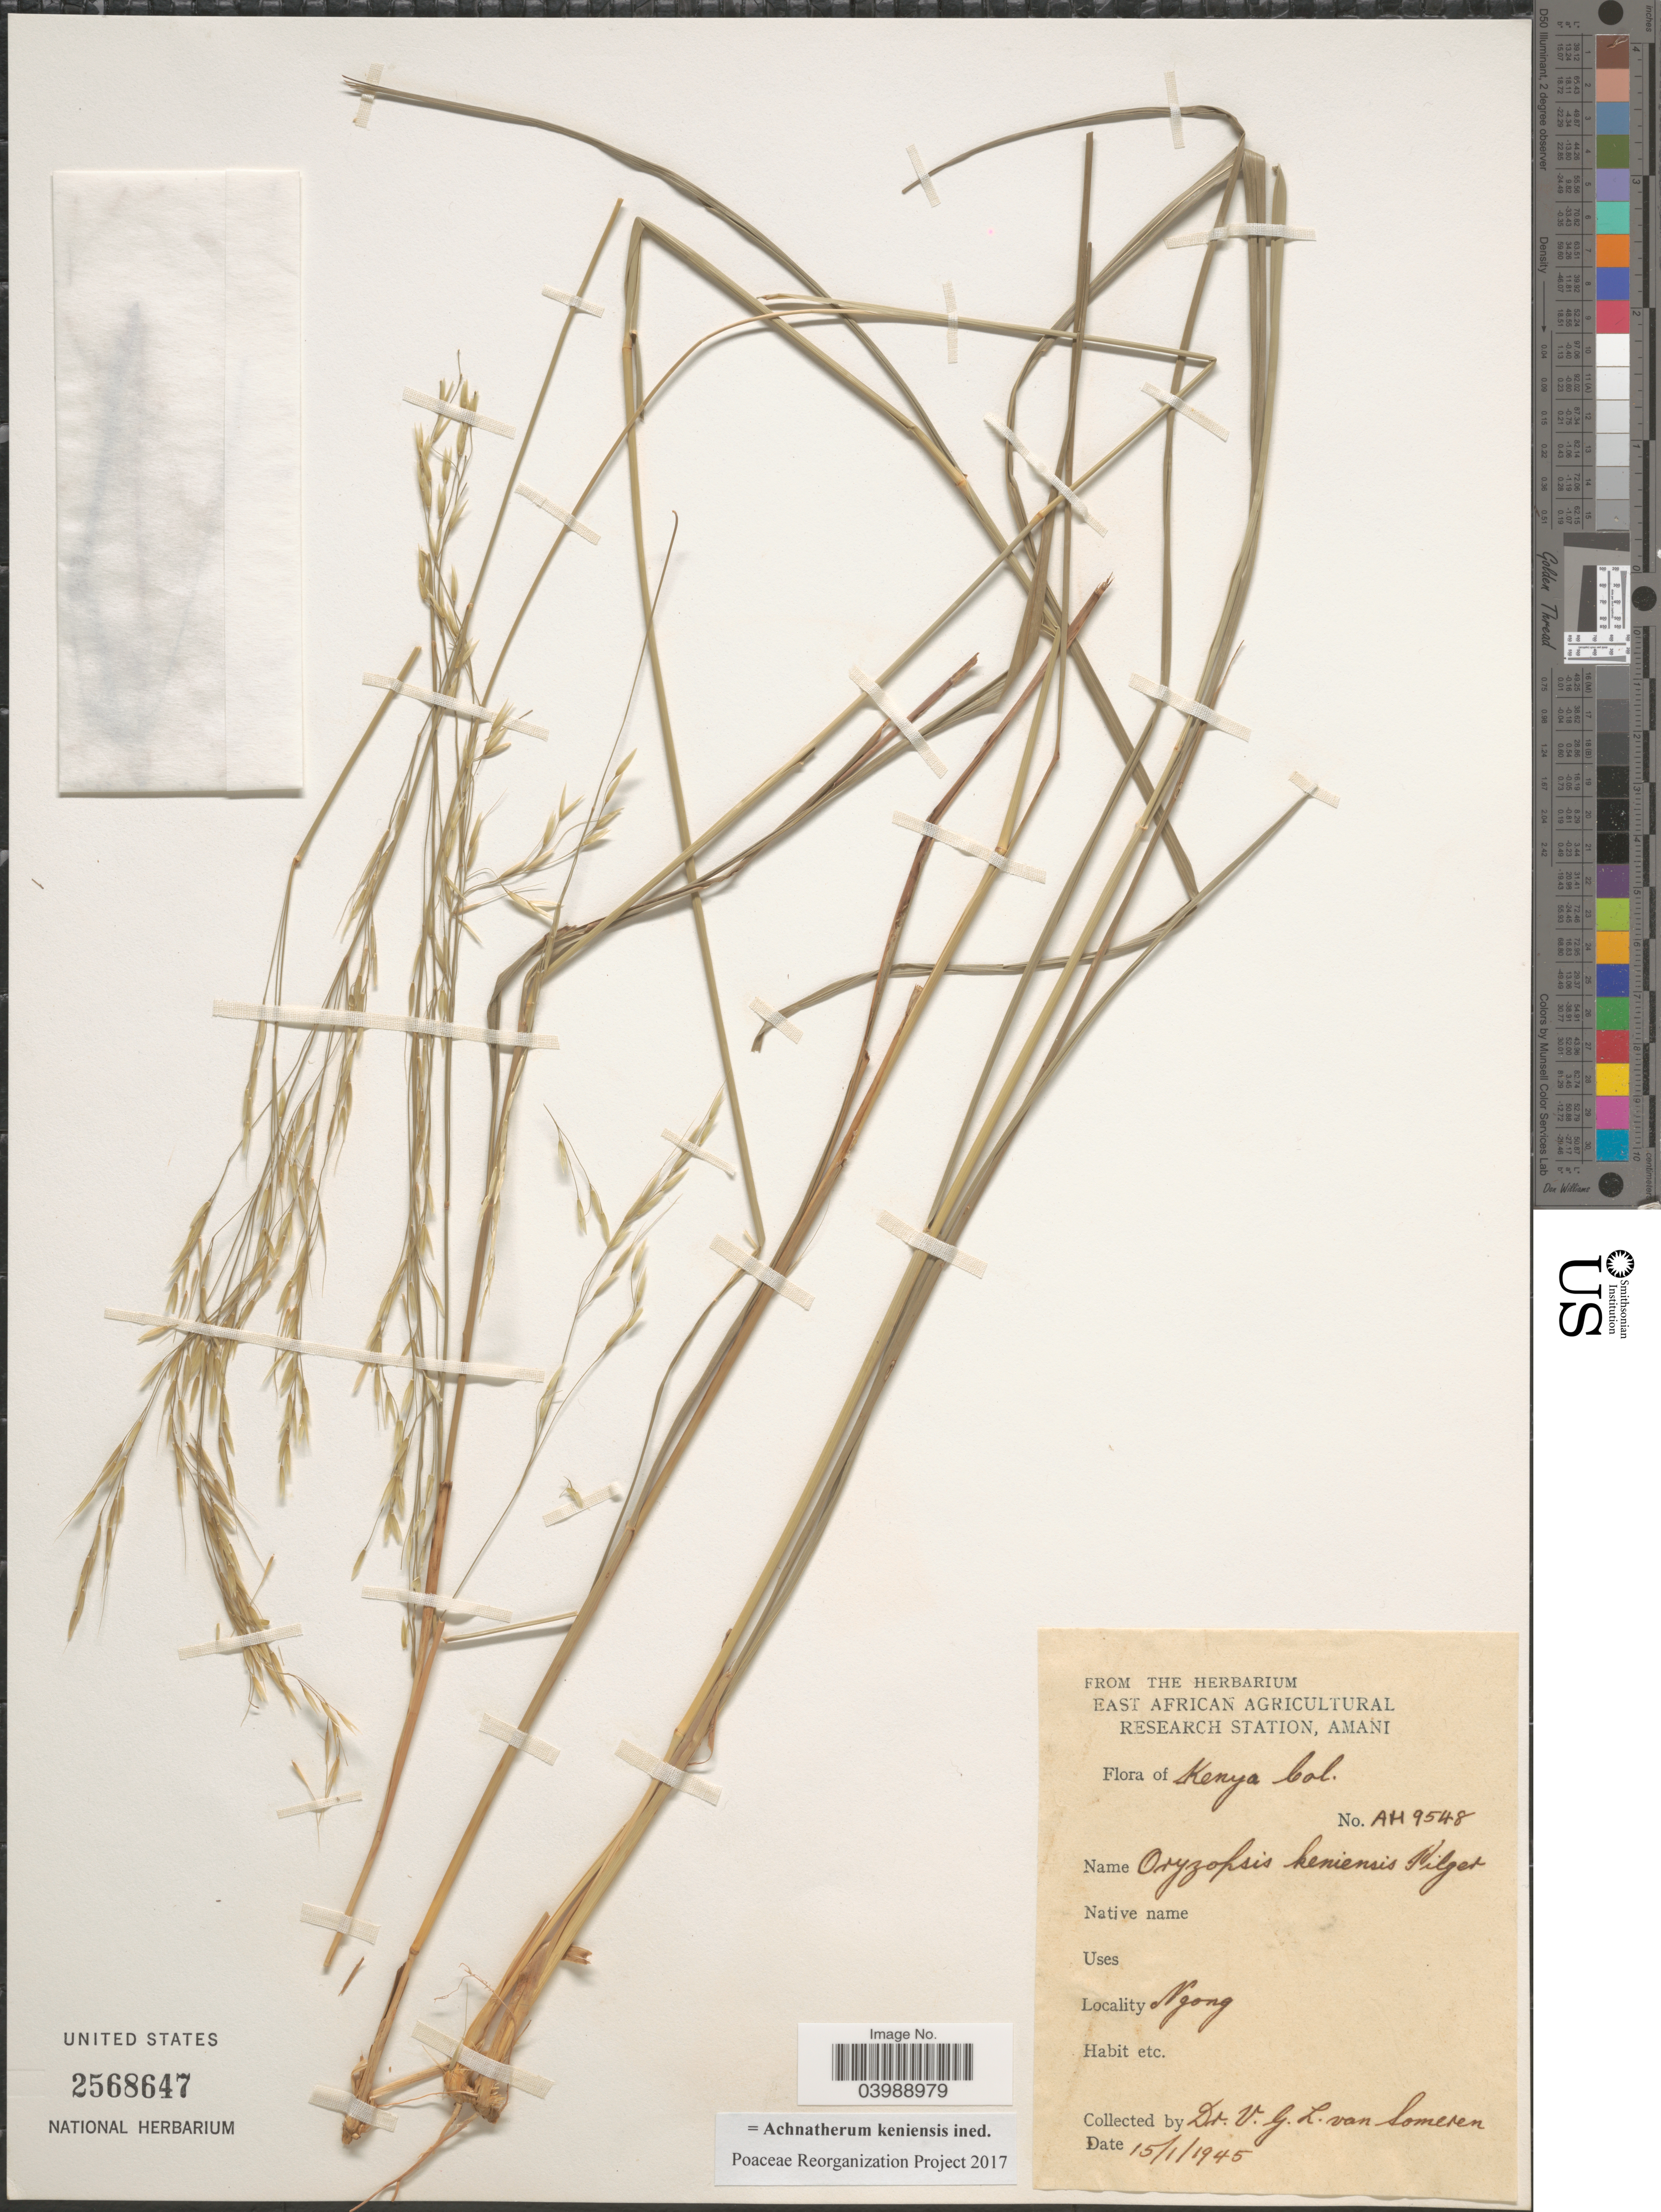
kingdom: Plantae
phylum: Tracheophyta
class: Liliopsida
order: Poales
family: Poaceae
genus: Achnatherum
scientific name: Achnatherum keniensis ined.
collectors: V. Someren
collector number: AH9548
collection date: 1945-01-15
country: Kenya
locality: Kenya Col. Ngong.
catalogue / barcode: US 2568647